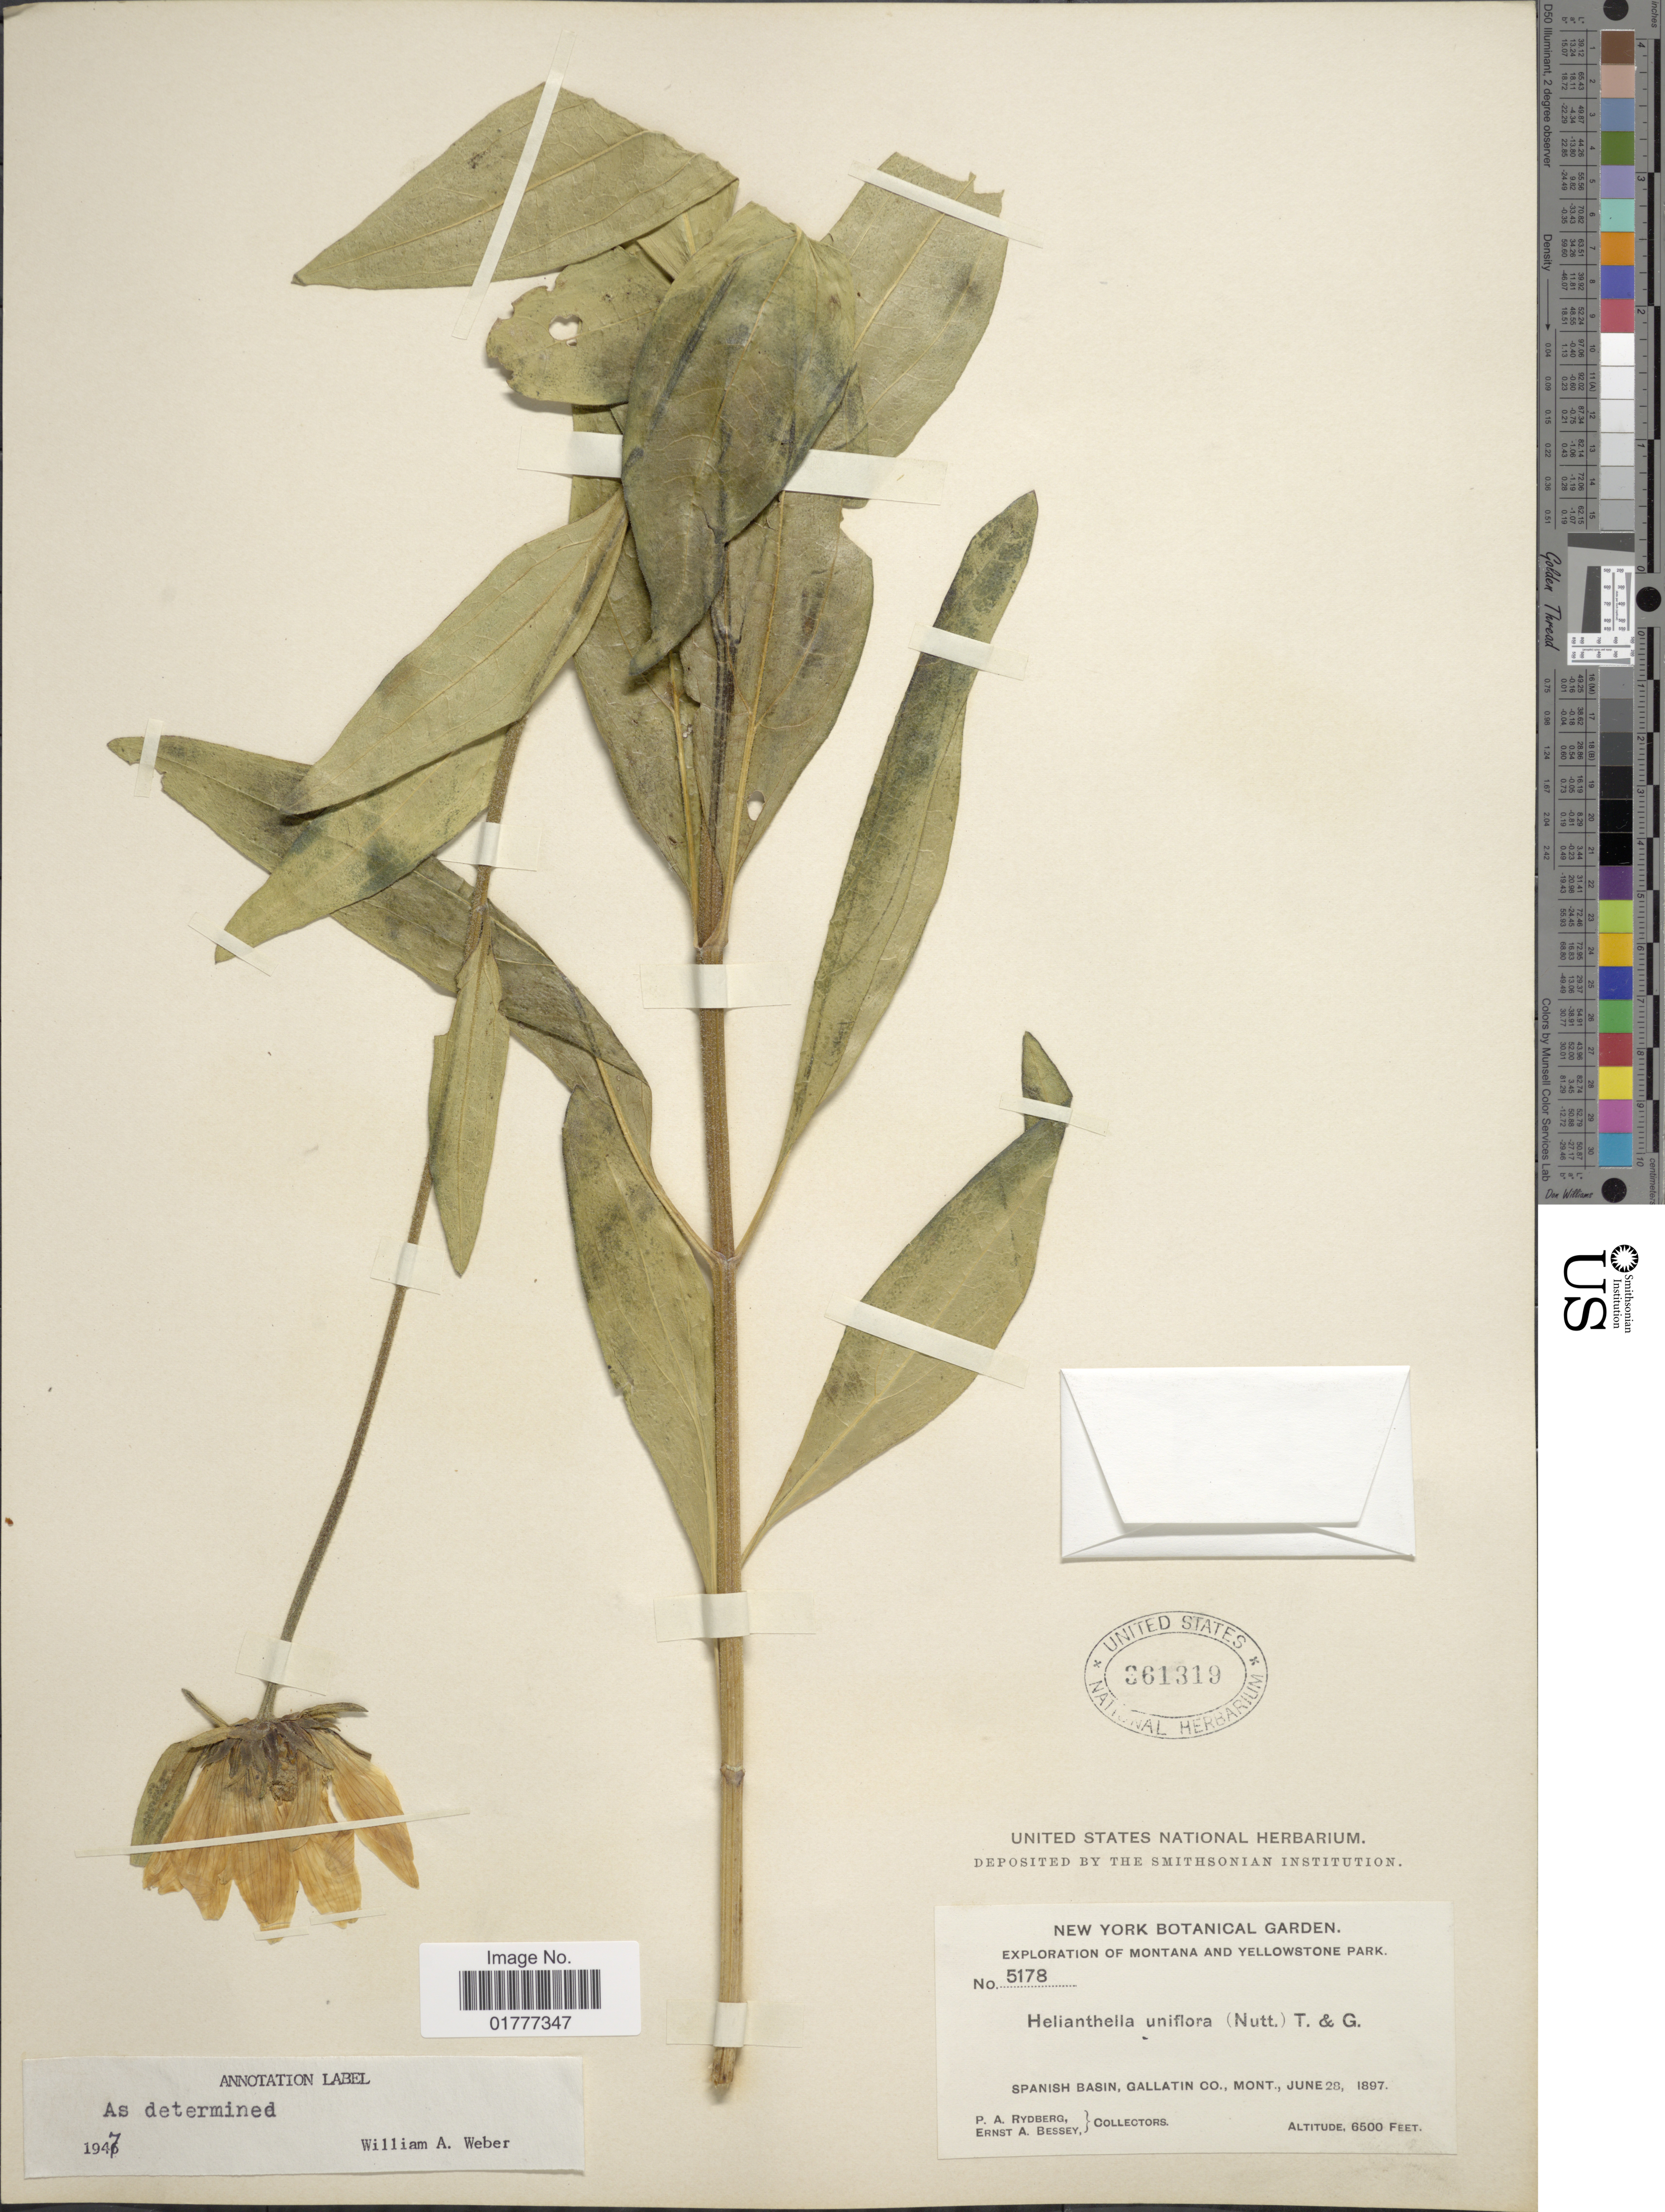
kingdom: Plantae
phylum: Tracheophyta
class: Magnoliopsida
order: Asterales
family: Asteraceae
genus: Helianthella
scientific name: Helianthella uniflora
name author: Torr. & A. Gray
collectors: P. A. Rydberg & E. A. Bessey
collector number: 5178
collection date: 1897-06-28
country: United States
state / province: Montana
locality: Yellowstone Park, Spanish Basin, Gallatin Co.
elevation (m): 1981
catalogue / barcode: US 361319